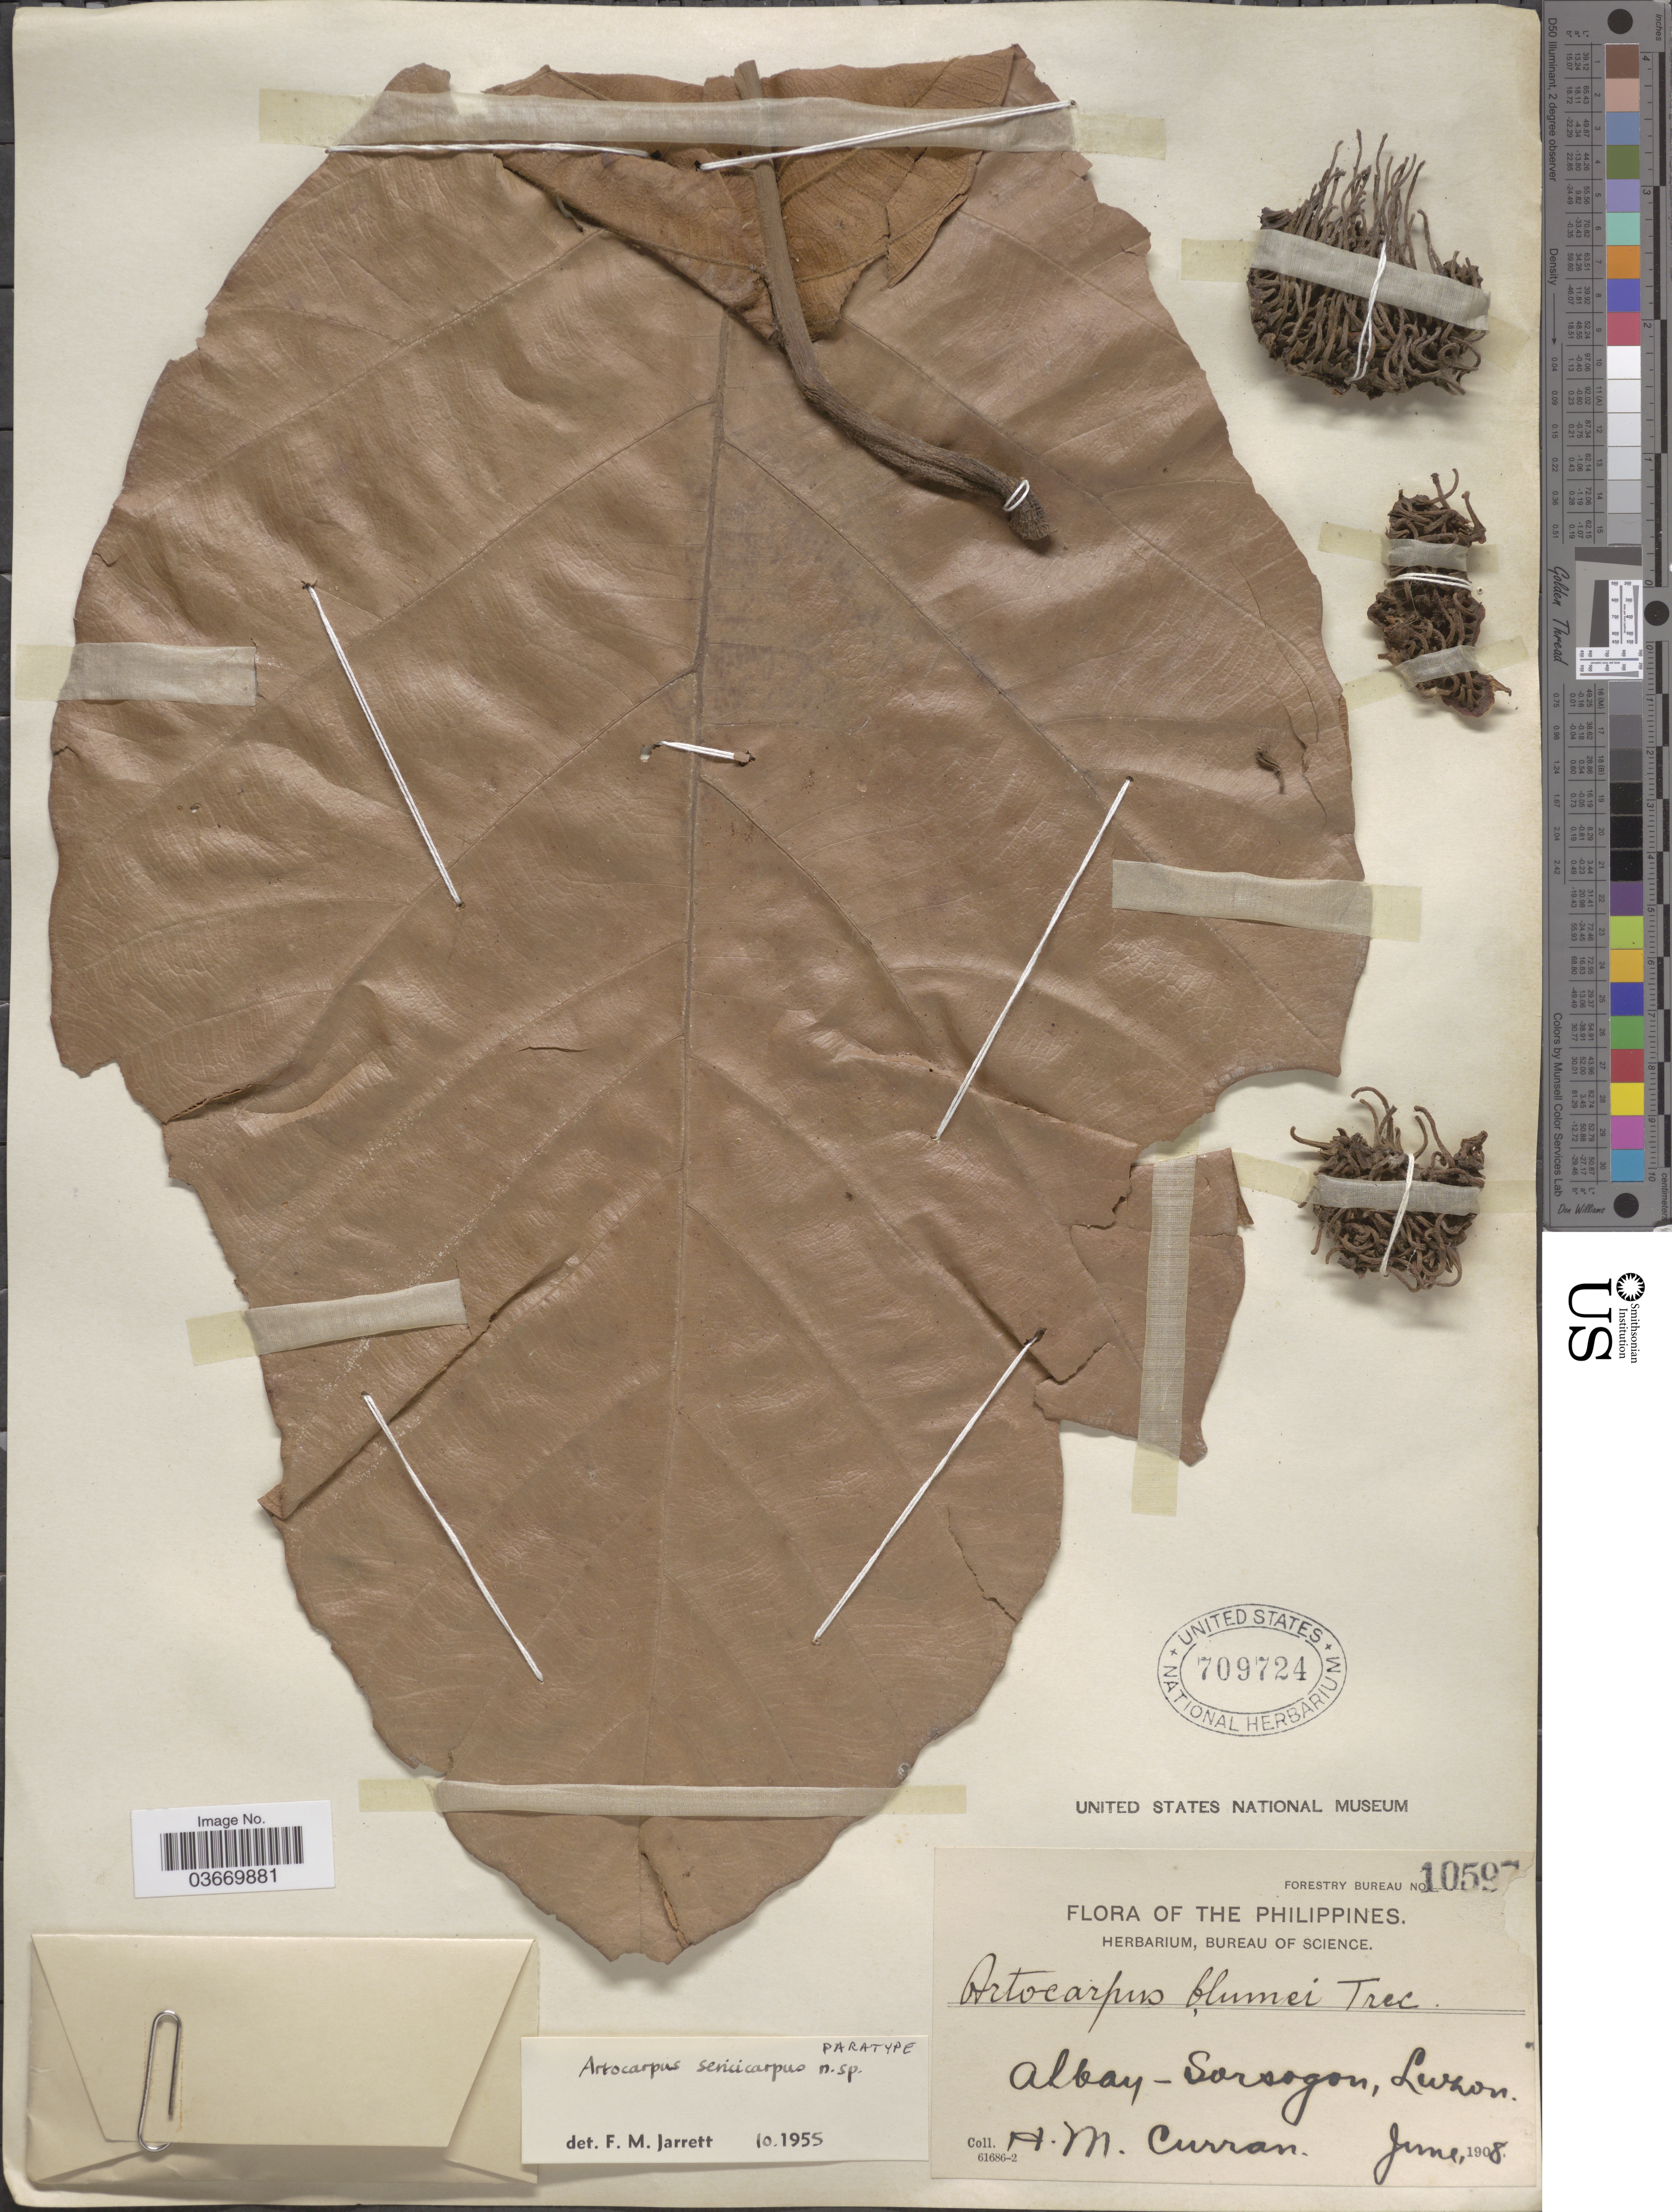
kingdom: Plantae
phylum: Tracheophyta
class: Magnoliopsida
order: Rosales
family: Moraceae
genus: Artocarpus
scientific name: Artocarpus sericicarpus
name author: F.M. Jarrett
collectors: H. M. Curran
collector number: Forestry Bureau 10597*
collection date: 1908-06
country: Philippines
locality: Albay - Sorsogon, Luzon.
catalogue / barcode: US 709724